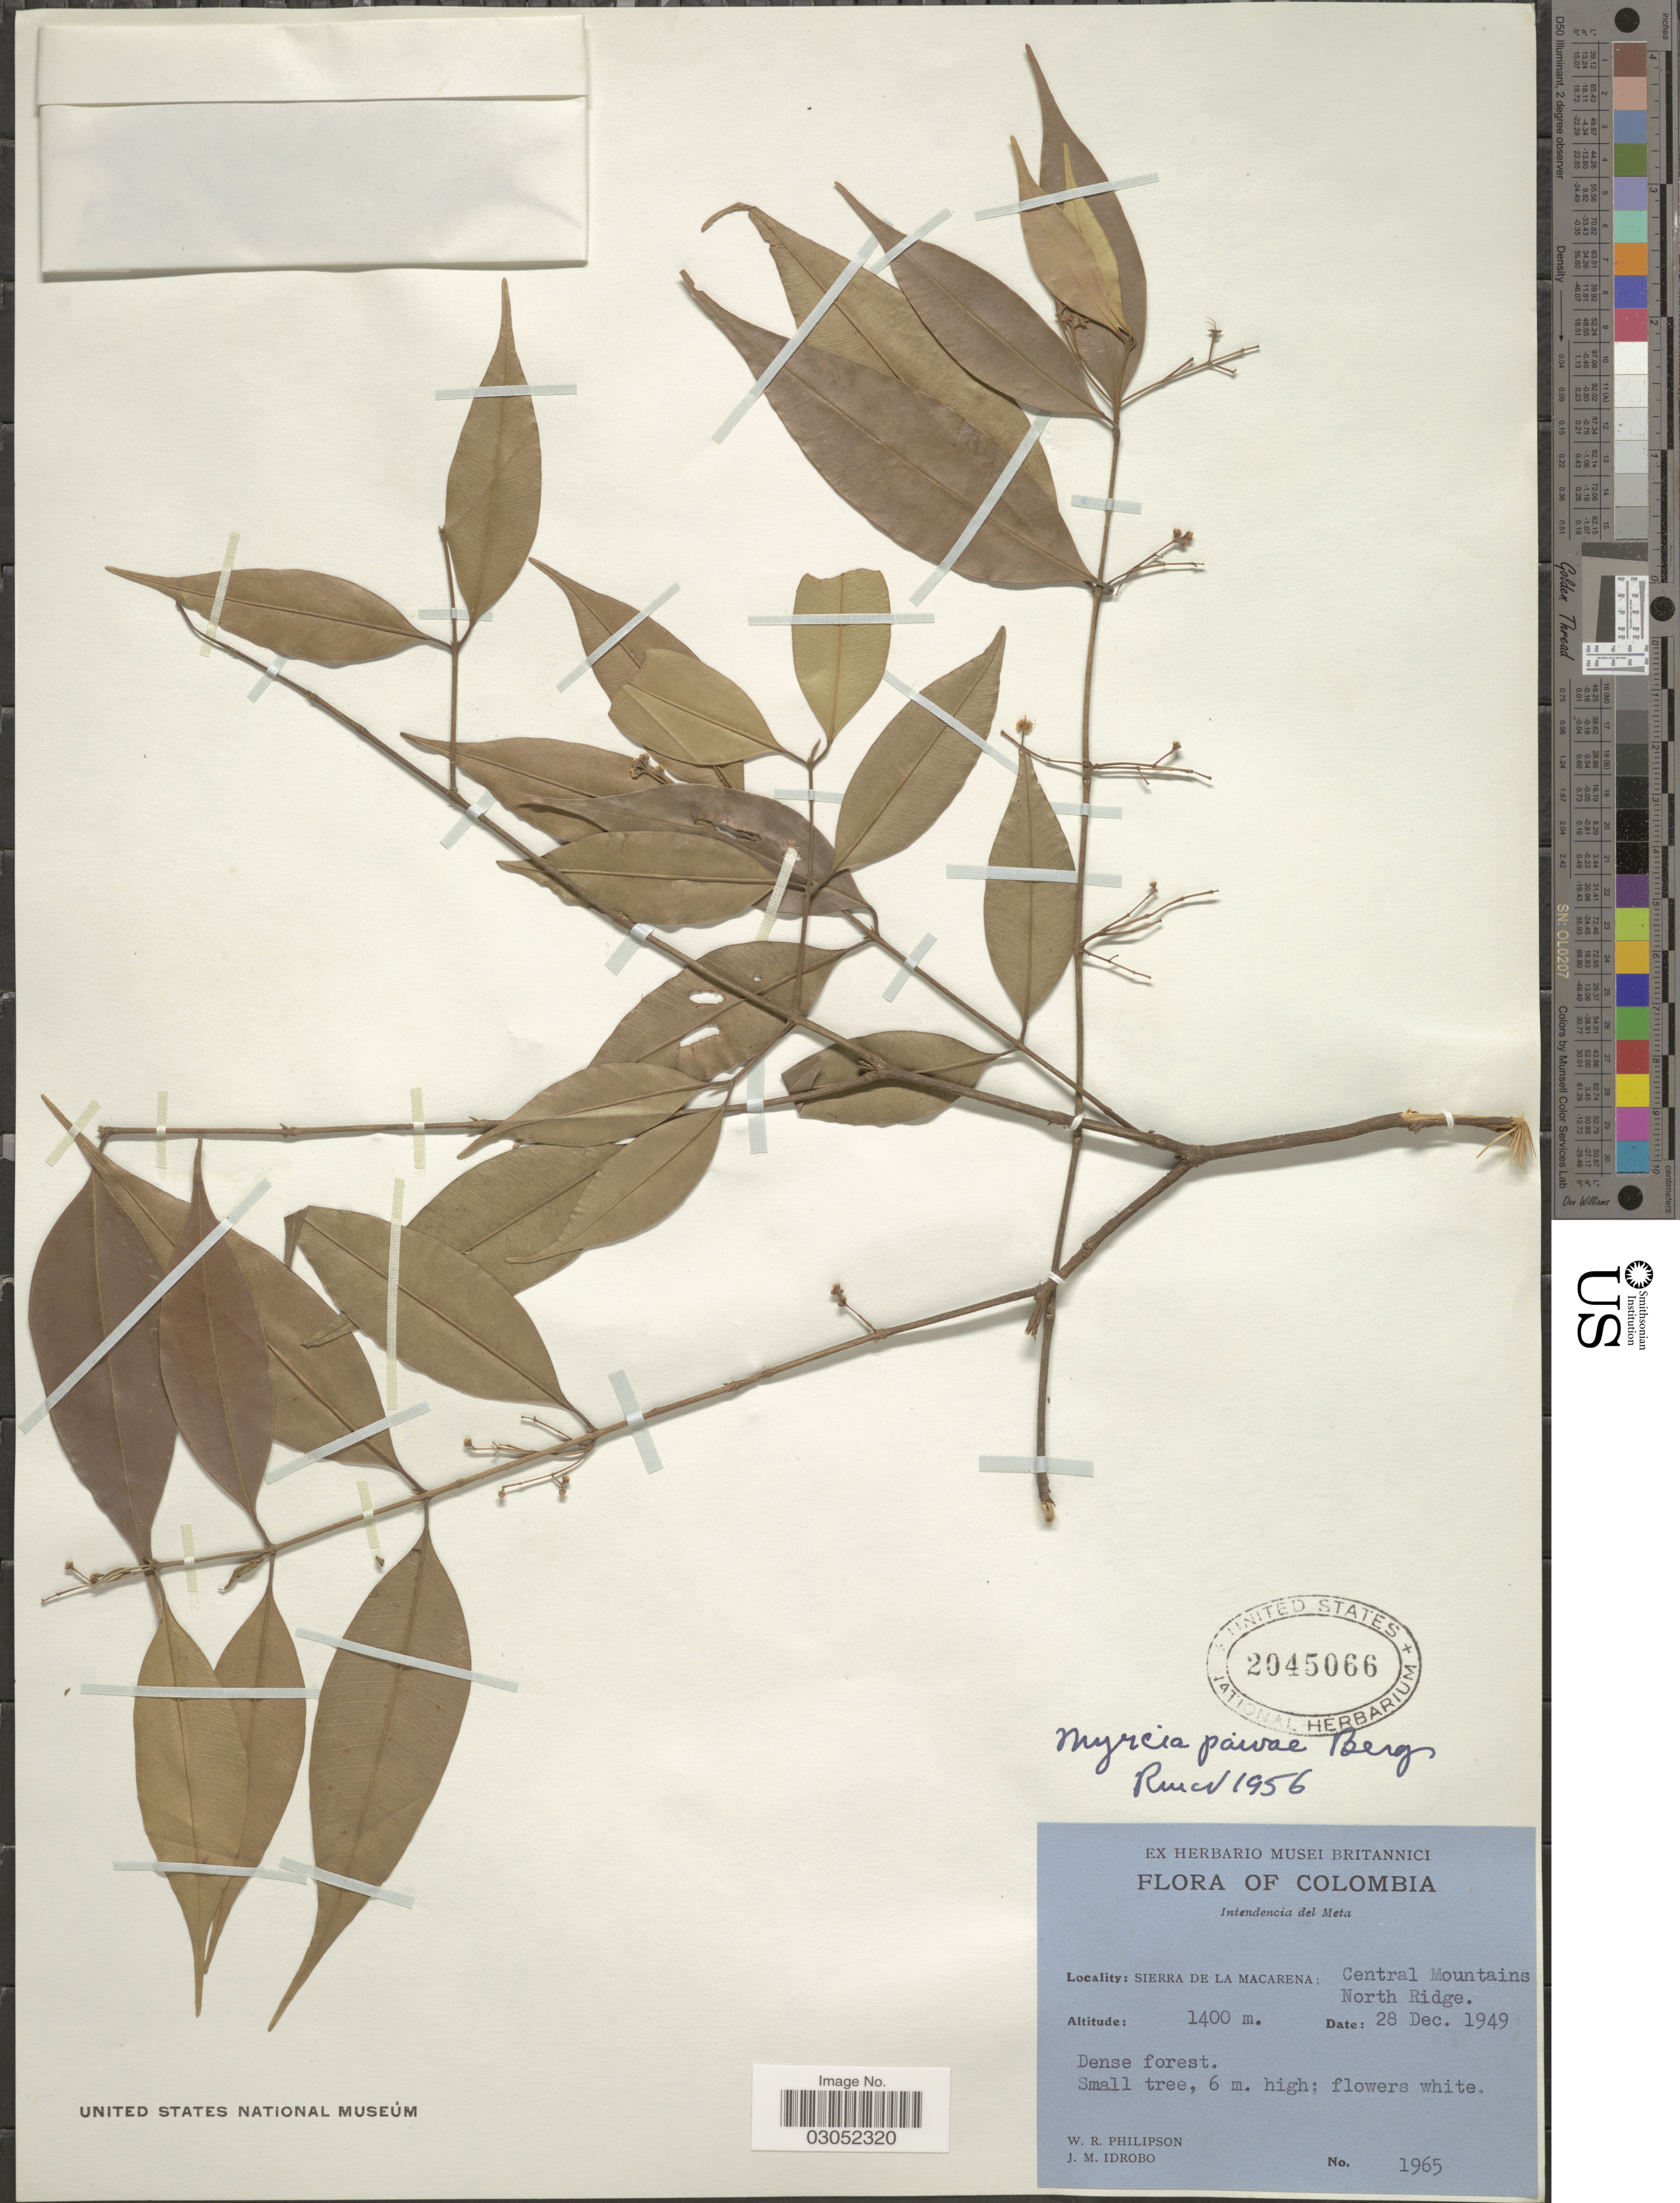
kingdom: Plantae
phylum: Tracheophyta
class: Magnoliopsida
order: Myrtales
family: Myrtaceae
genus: Myrcia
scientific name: Myrcia paivae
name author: O. Berg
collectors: W. R. Philipson & J. M. Idrobo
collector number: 1965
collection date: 1949-12-28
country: Colombia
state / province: Meta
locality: Intendencia del Meta. Sierra de La Macarena; Central Mountains North Ridge.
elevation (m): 1400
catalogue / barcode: US 2045066